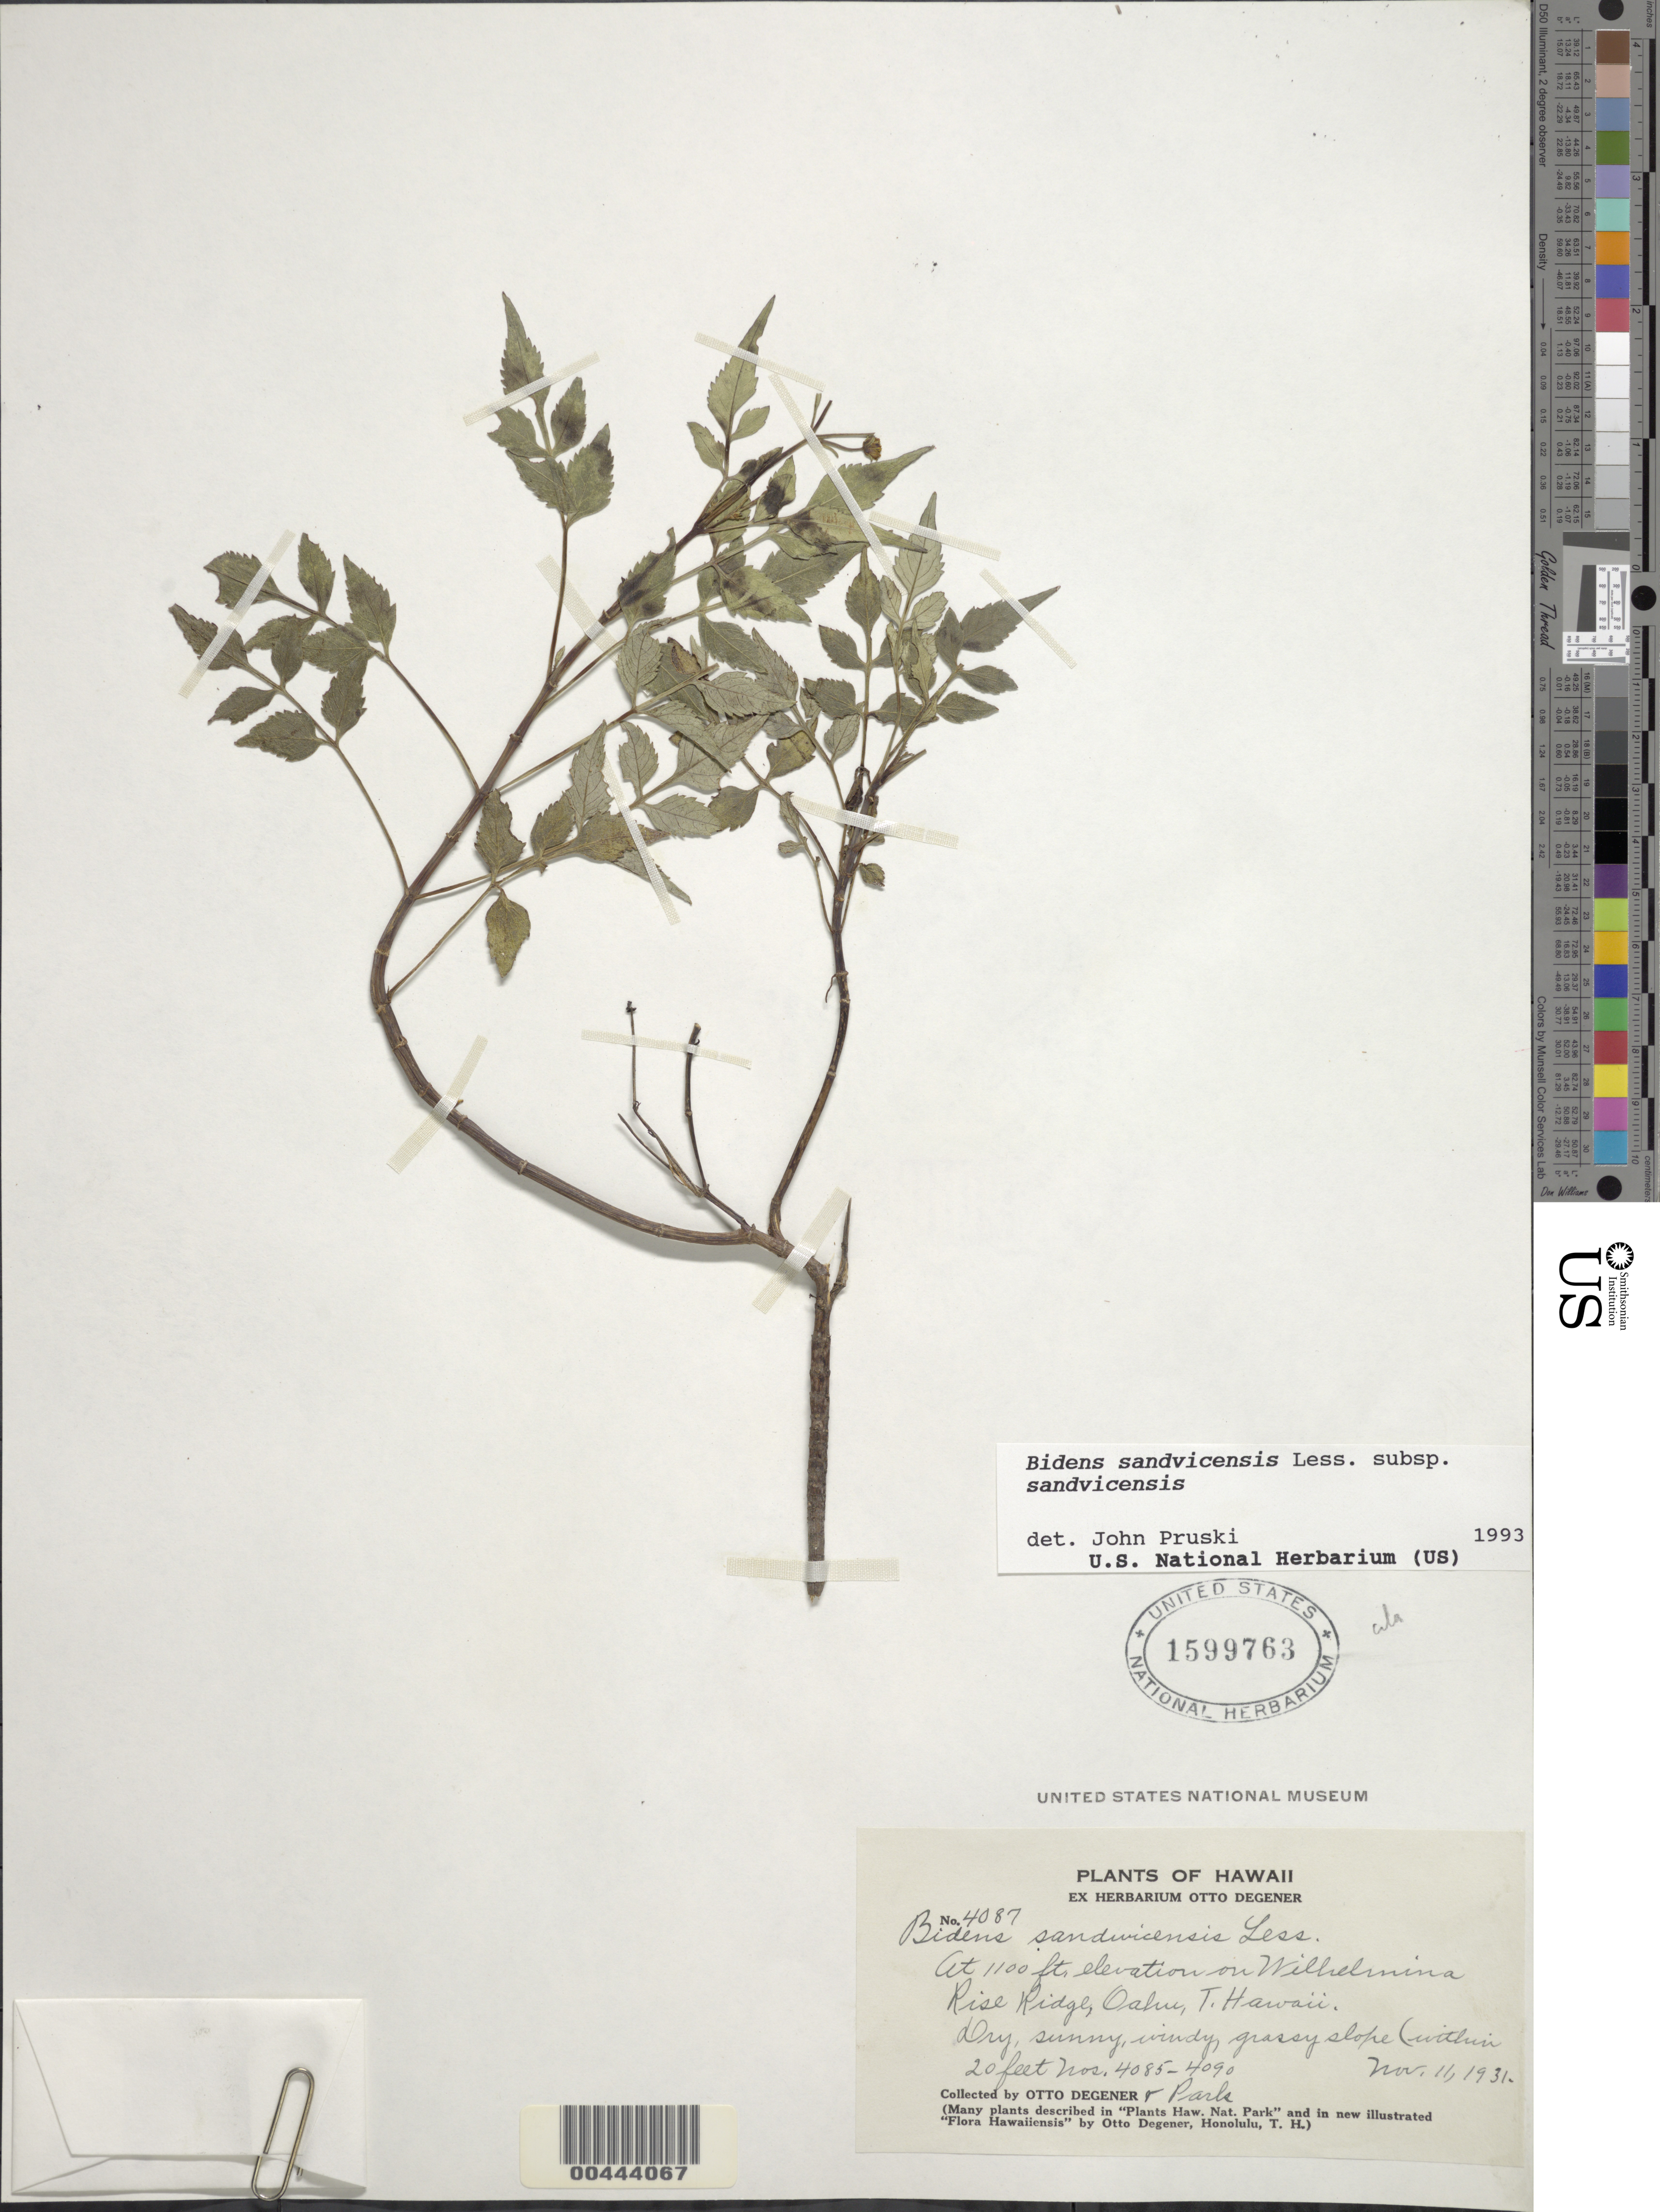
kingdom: Plantae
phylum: Tracheophyta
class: Magnoliopsida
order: Asterales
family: Asteraceae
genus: Bidens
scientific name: Bidens sandvicensis subsp. sandvicensis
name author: Less.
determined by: Pruski, J. F.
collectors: O. Degener & Park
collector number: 4087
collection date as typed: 11 Nov 1931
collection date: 1931-11-11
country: United States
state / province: Hawaii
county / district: Honolulu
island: Oahu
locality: Wilhelmina Rise Ridge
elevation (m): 335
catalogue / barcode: US 1599763